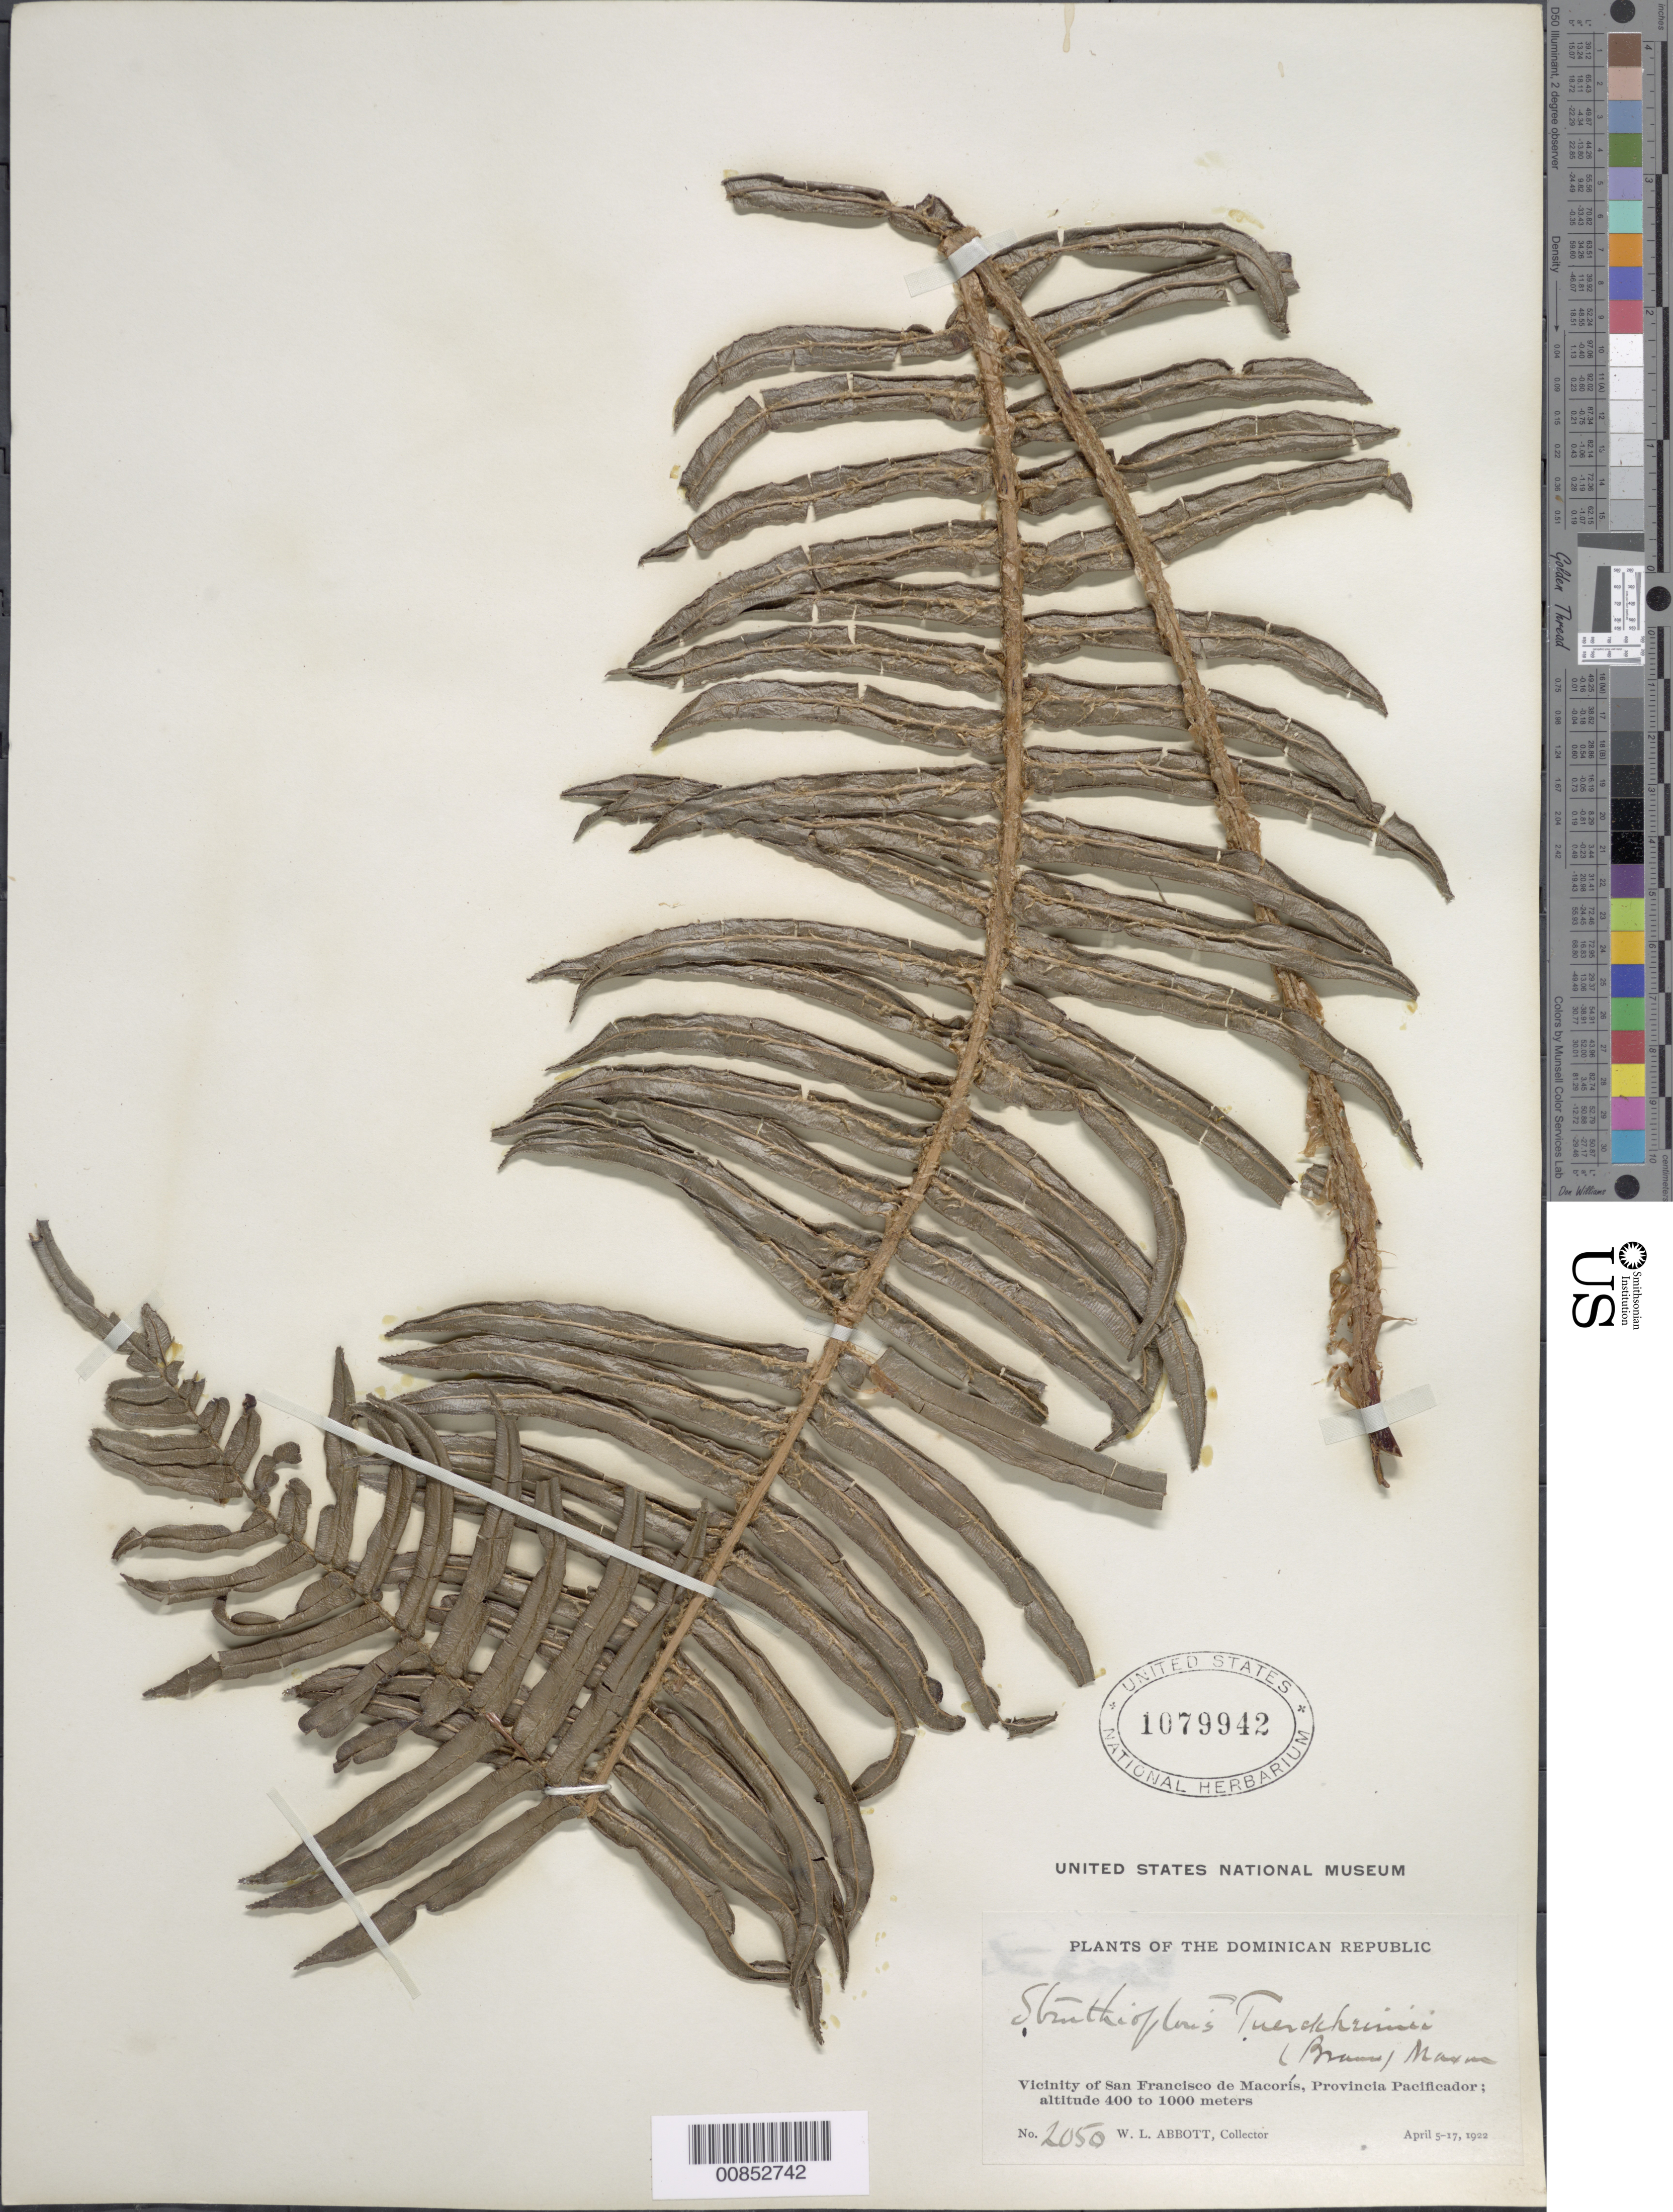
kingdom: Plantae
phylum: Tracheophyta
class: Polypodiopsida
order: Polypodiales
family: Blechnaceae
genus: Blechnum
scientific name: Blechnum tuerckheimii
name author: Brause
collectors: W. L. Abbott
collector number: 2050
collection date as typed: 05 Apr 1922 to 17 Apr 1922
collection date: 1922-04-05/1922-04-17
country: Dominican Republic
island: Hispaniola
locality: Prov. Pacificador, vicinity San Francisco de Macorís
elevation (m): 400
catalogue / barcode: US 1079942